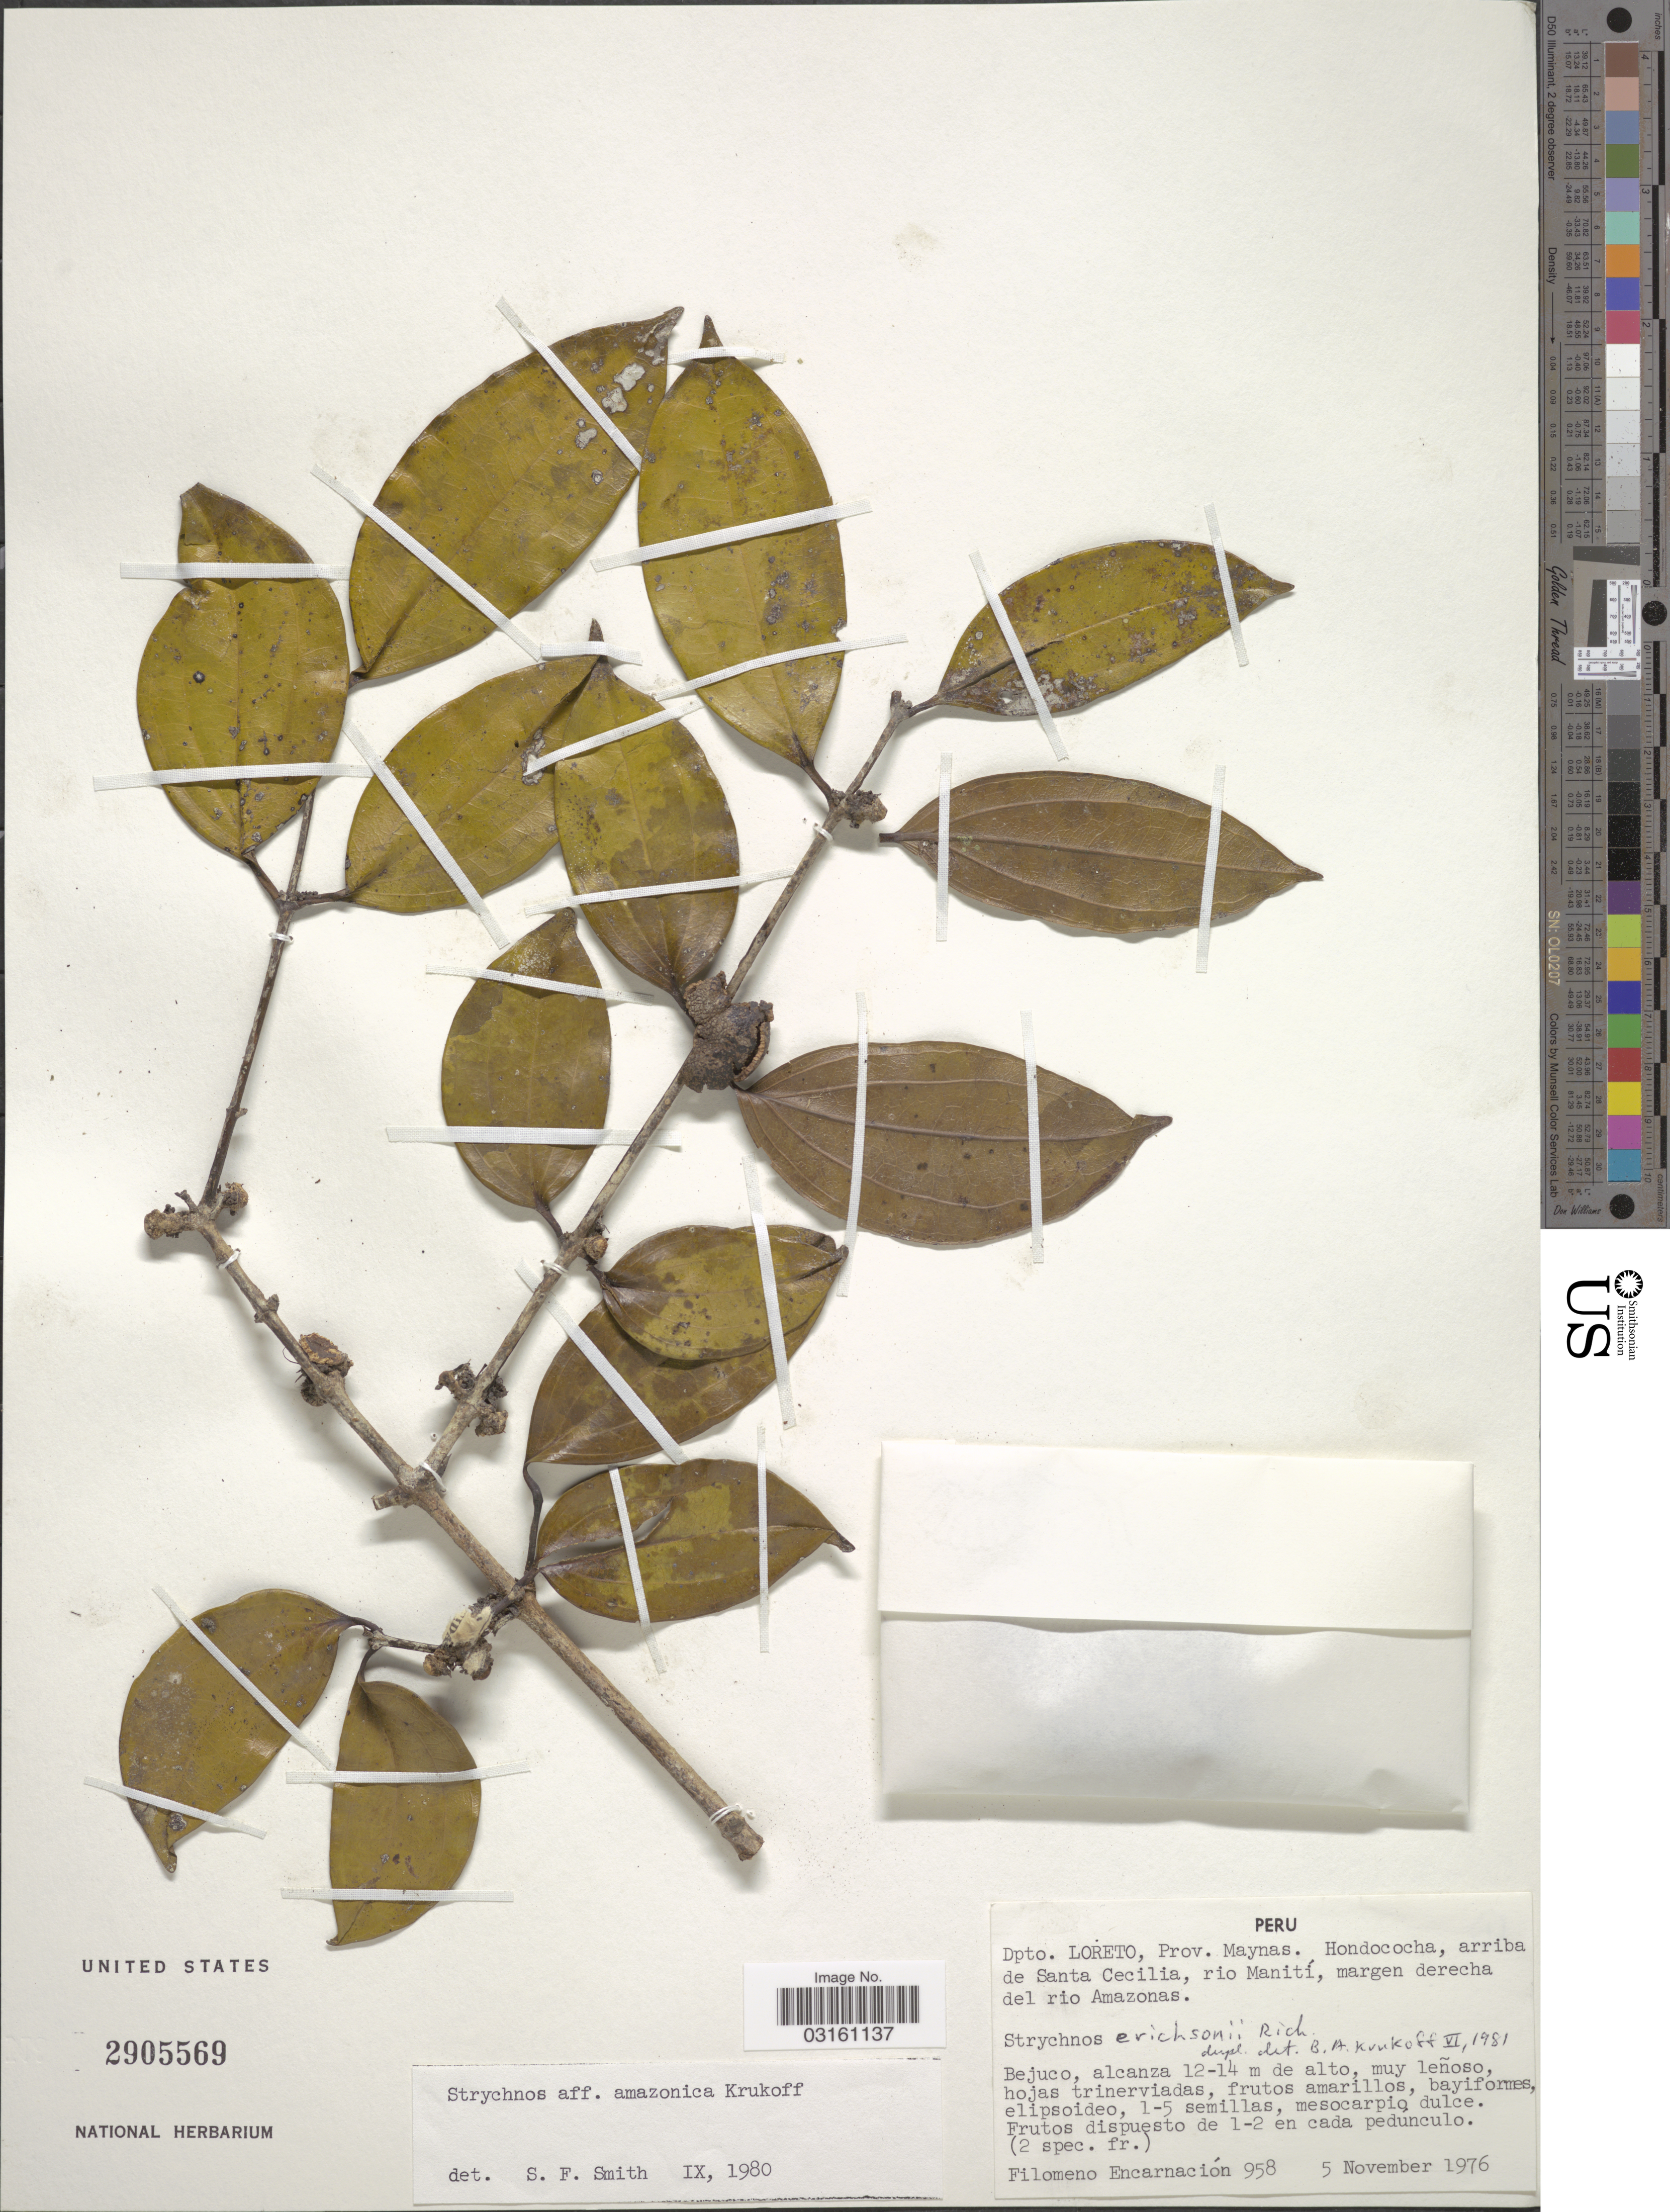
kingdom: Plantae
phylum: Tracheophyta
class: Magnoliopsida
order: Gentianales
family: Loganiaceae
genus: Strychnos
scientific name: Strychnos erichsonii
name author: R.H. Schomb. ex Progel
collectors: F. Encarnación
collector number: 958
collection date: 1976-11-05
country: Peru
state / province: Loreto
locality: Dpto. Loreto, Prov. Maynas. Hondococha, arriba de Santa Cecilia, rio Manití, margen derecha del rio Amazonas.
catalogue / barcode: US 2905569